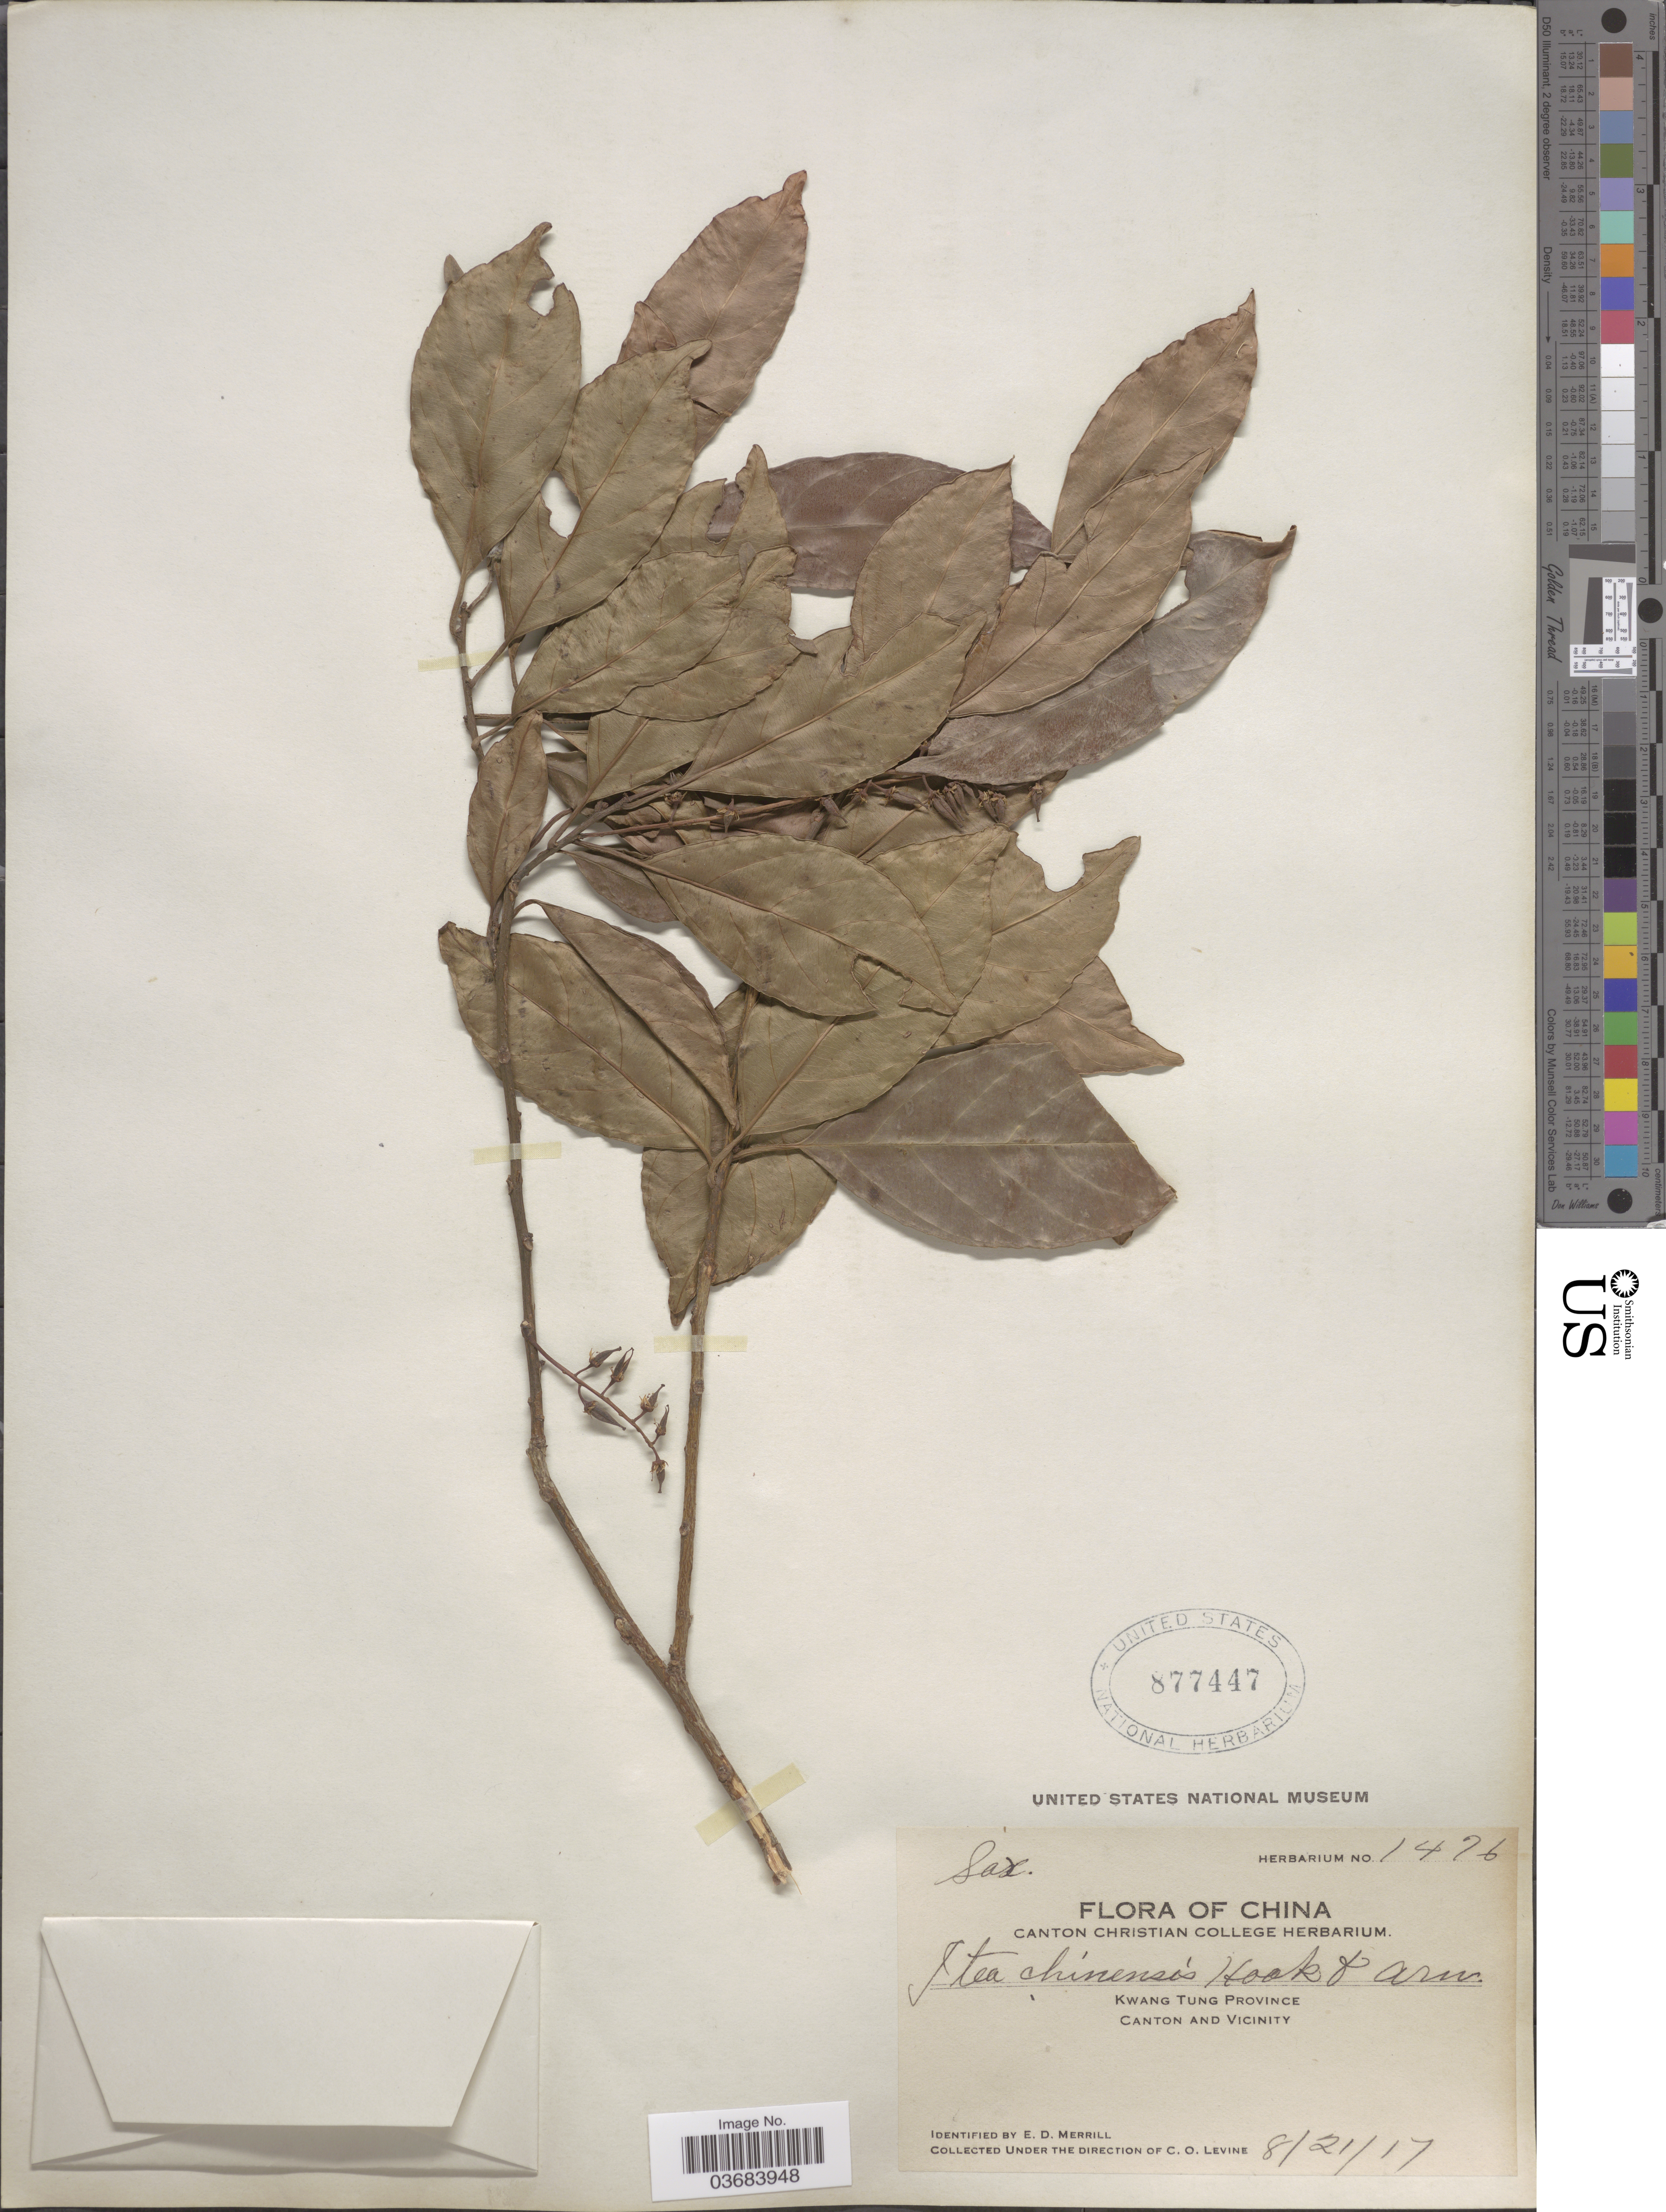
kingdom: Plantae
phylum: Tracheophyta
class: Magnoliopsida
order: Saxifragales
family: Iteaceae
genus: Itea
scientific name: Itea chinensis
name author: W. Hook. & H.J. Arn.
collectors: C. O. Levine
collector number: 1476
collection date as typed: Transcribed d/m/y: 21/8/17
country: China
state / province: Guangdong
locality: Kwang Tung Province. Canton and Vicinity.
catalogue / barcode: US 877447